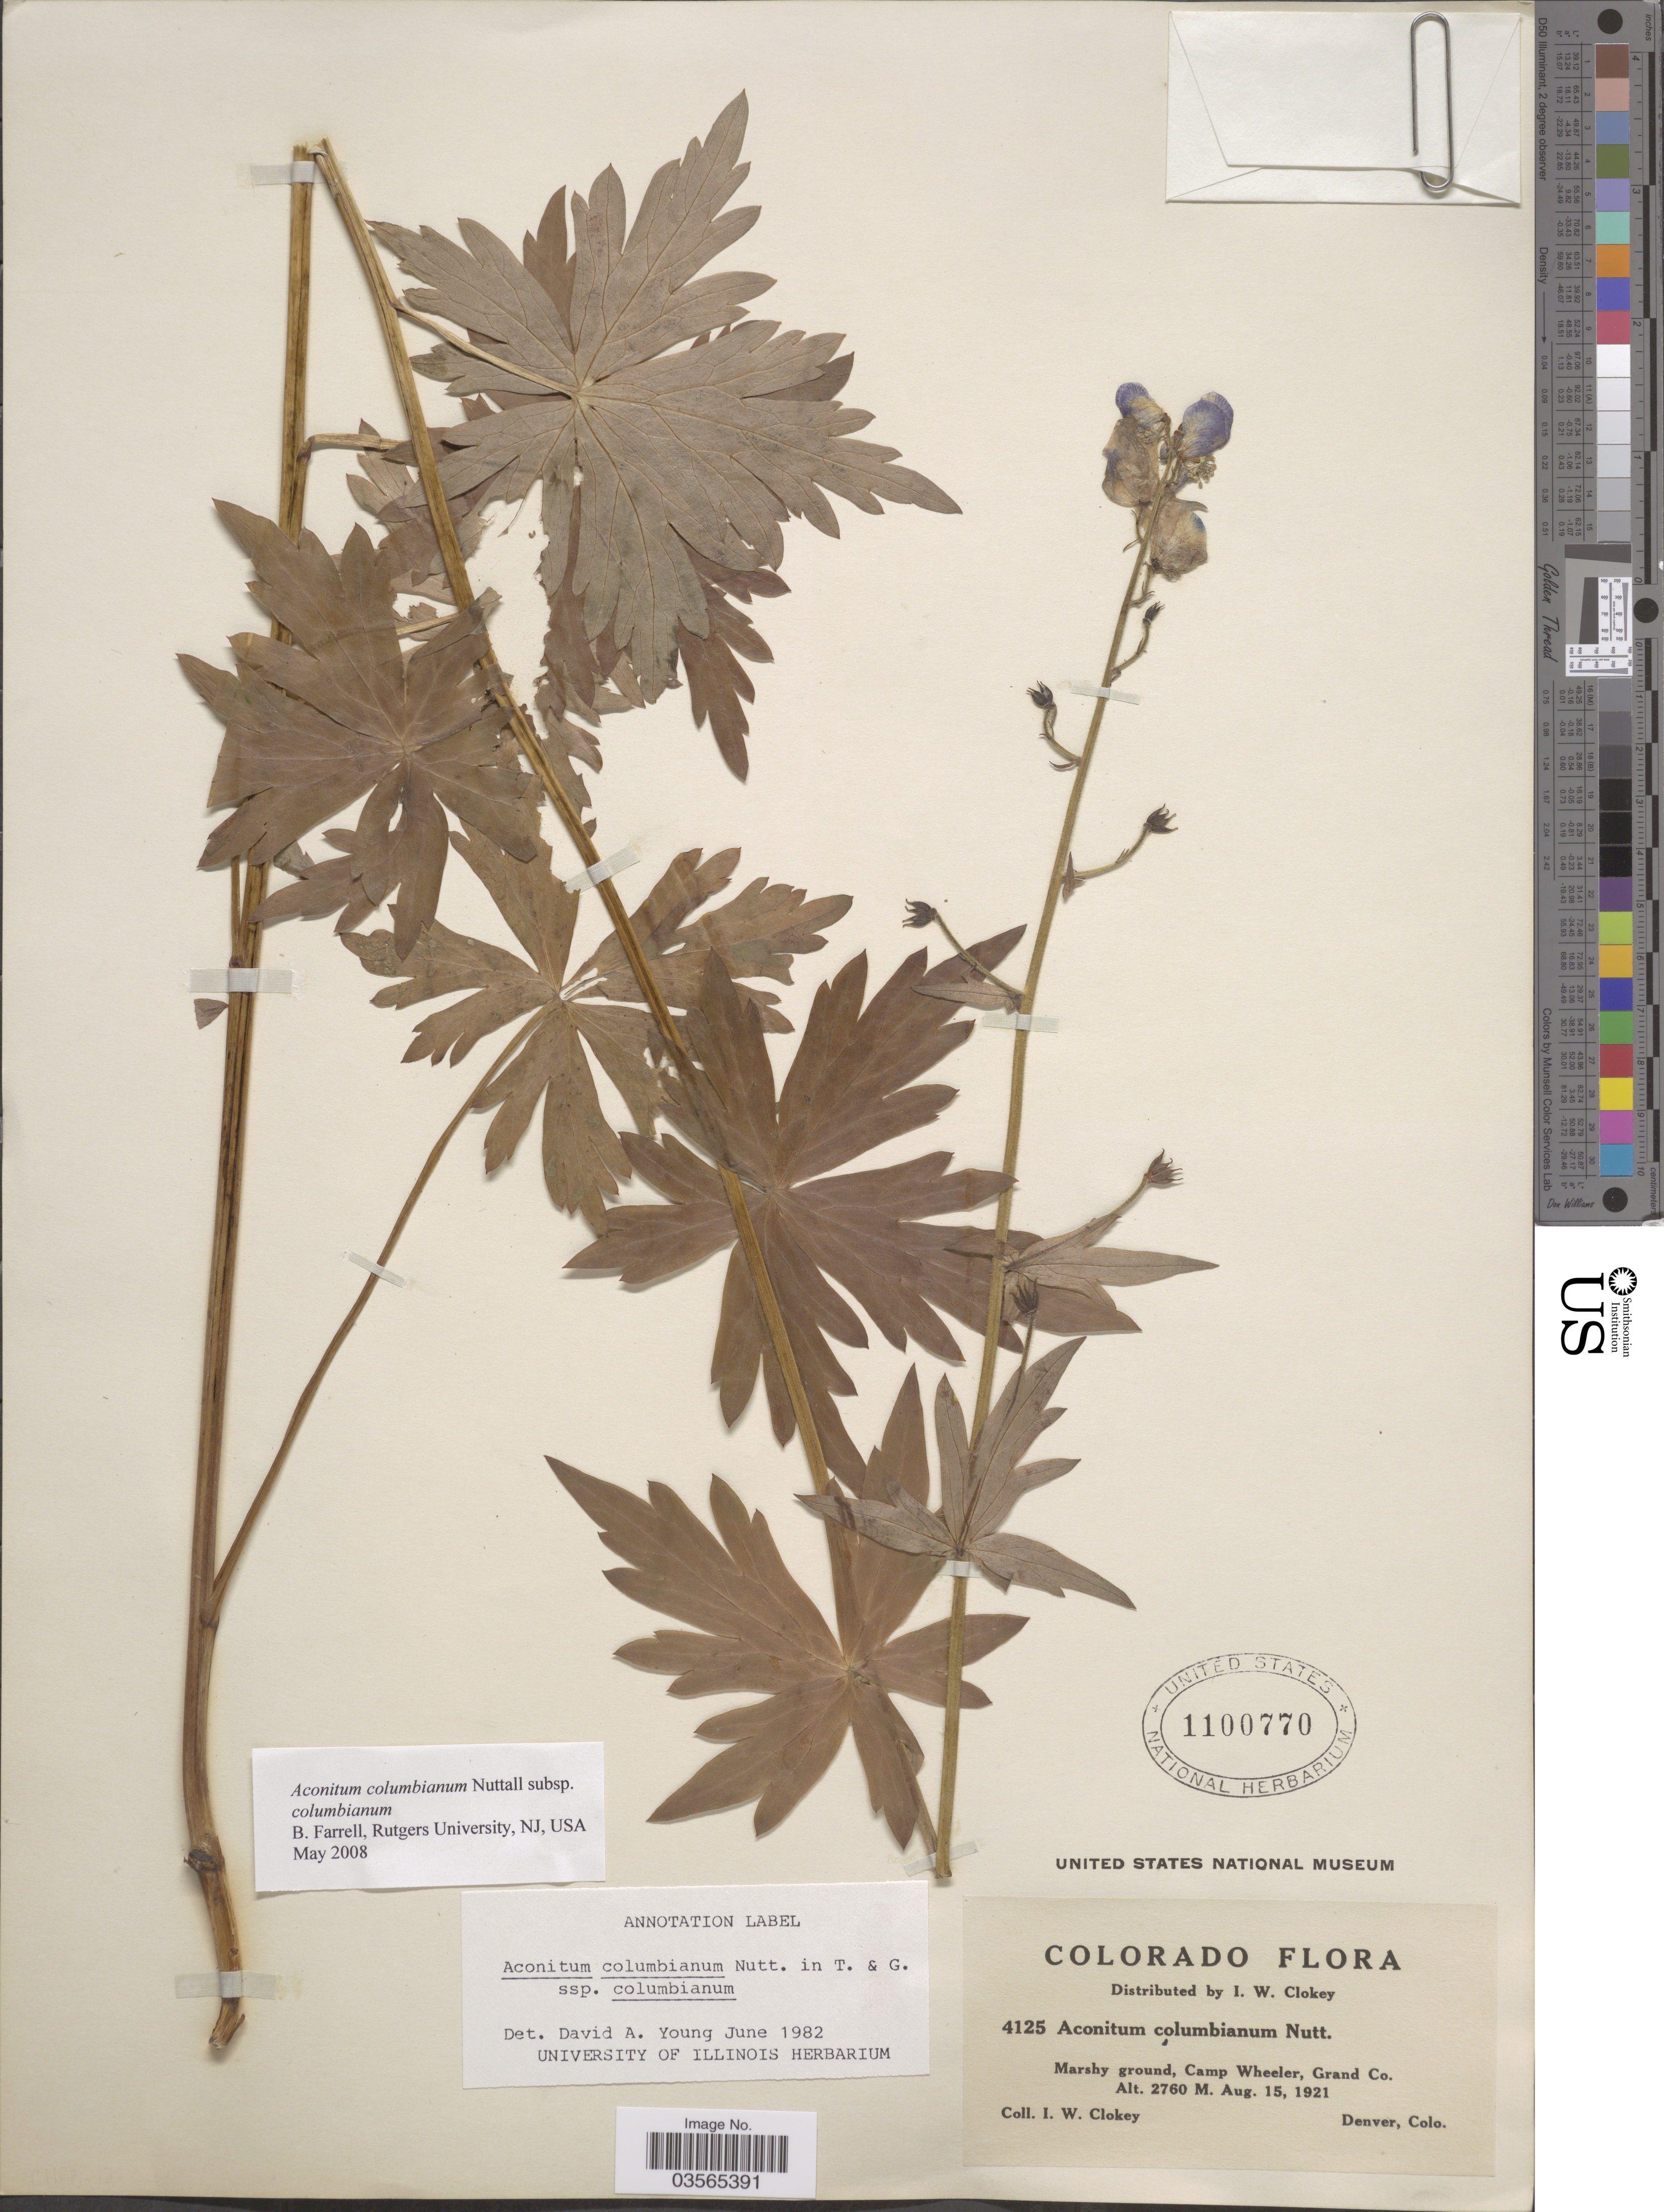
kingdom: Plantae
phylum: Tracheophyta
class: Magnoliopsida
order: Ranunculales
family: Ranunculaceae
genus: Aconitum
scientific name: Aconitum columbianum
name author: Nutt.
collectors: I. W. Clokey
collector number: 4125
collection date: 1921-08-15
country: United States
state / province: Colorado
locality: Camp Wheeler, Grand Co.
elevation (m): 2760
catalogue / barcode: US 1100770